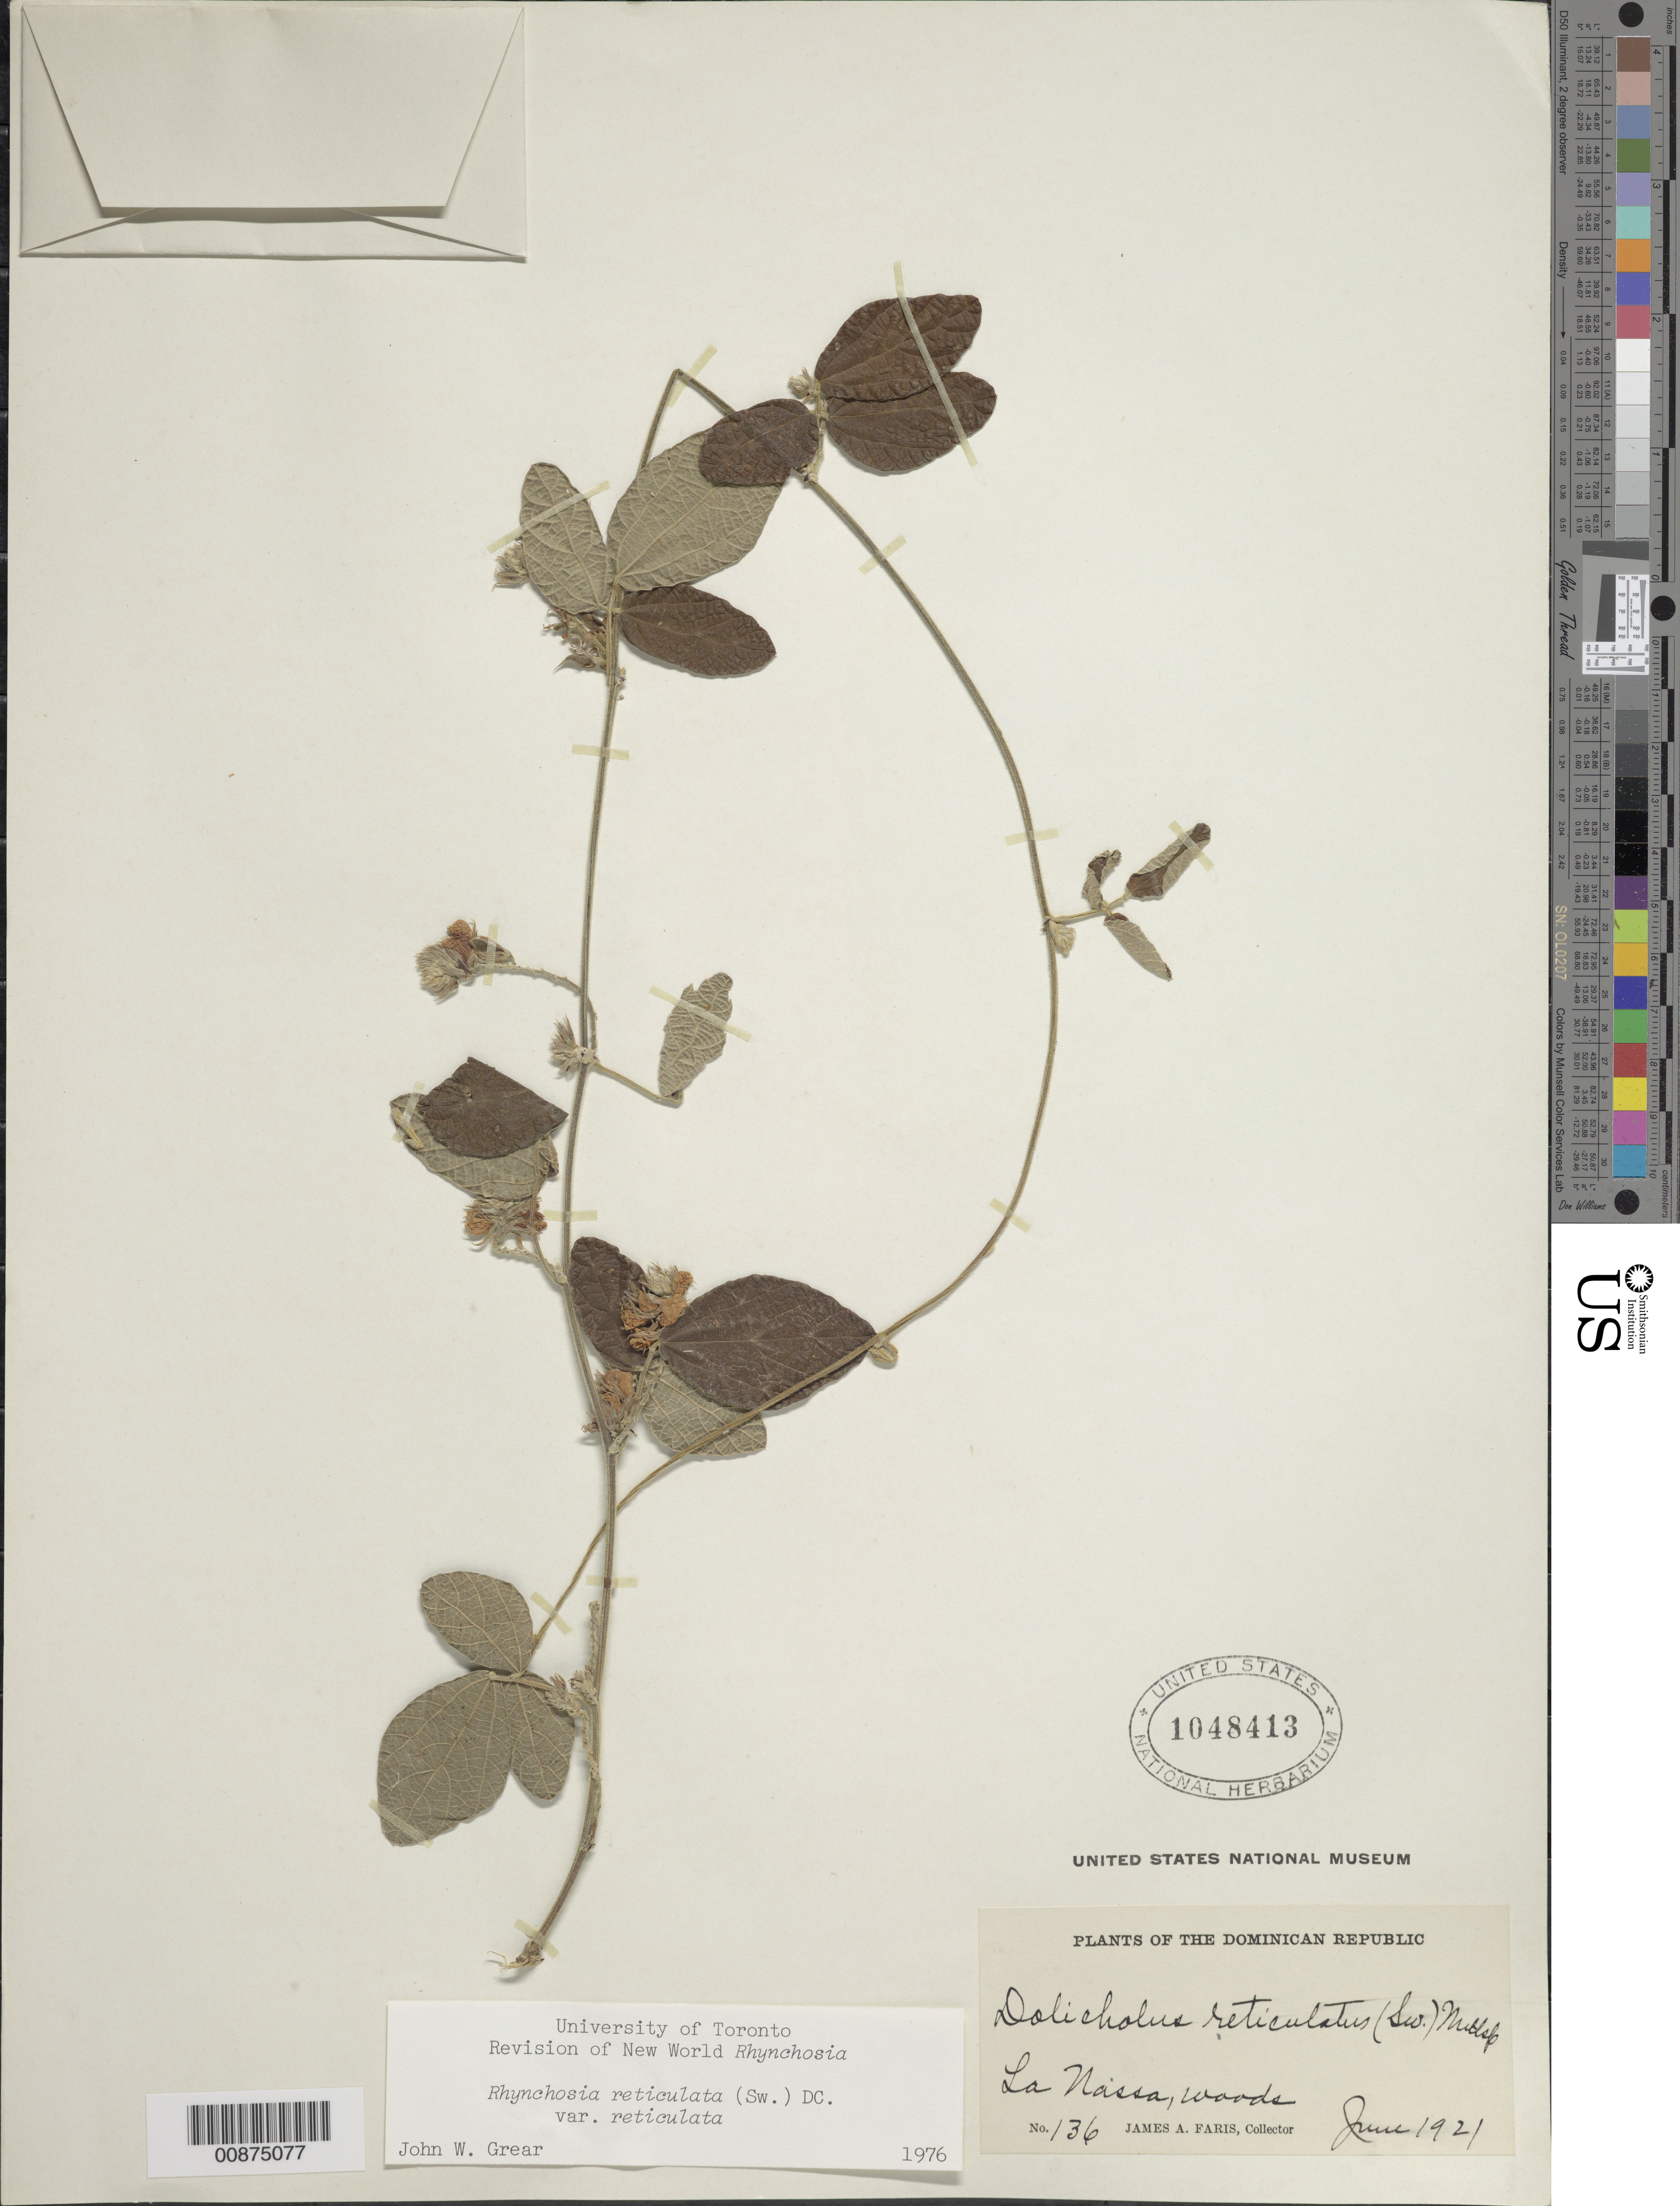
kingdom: Plantae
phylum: Tracheophyta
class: Magnoliopsida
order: Fabales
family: Fabaceae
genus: Rhynchosia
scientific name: Rhynchosia reticulata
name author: (Sw.) DC.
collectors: J. Faris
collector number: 136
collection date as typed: Jun 1921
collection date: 1921-06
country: Dominican Republic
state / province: San Cristóbal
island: Hispaniola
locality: La Nassa.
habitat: Woods.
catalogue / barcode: US 1048413